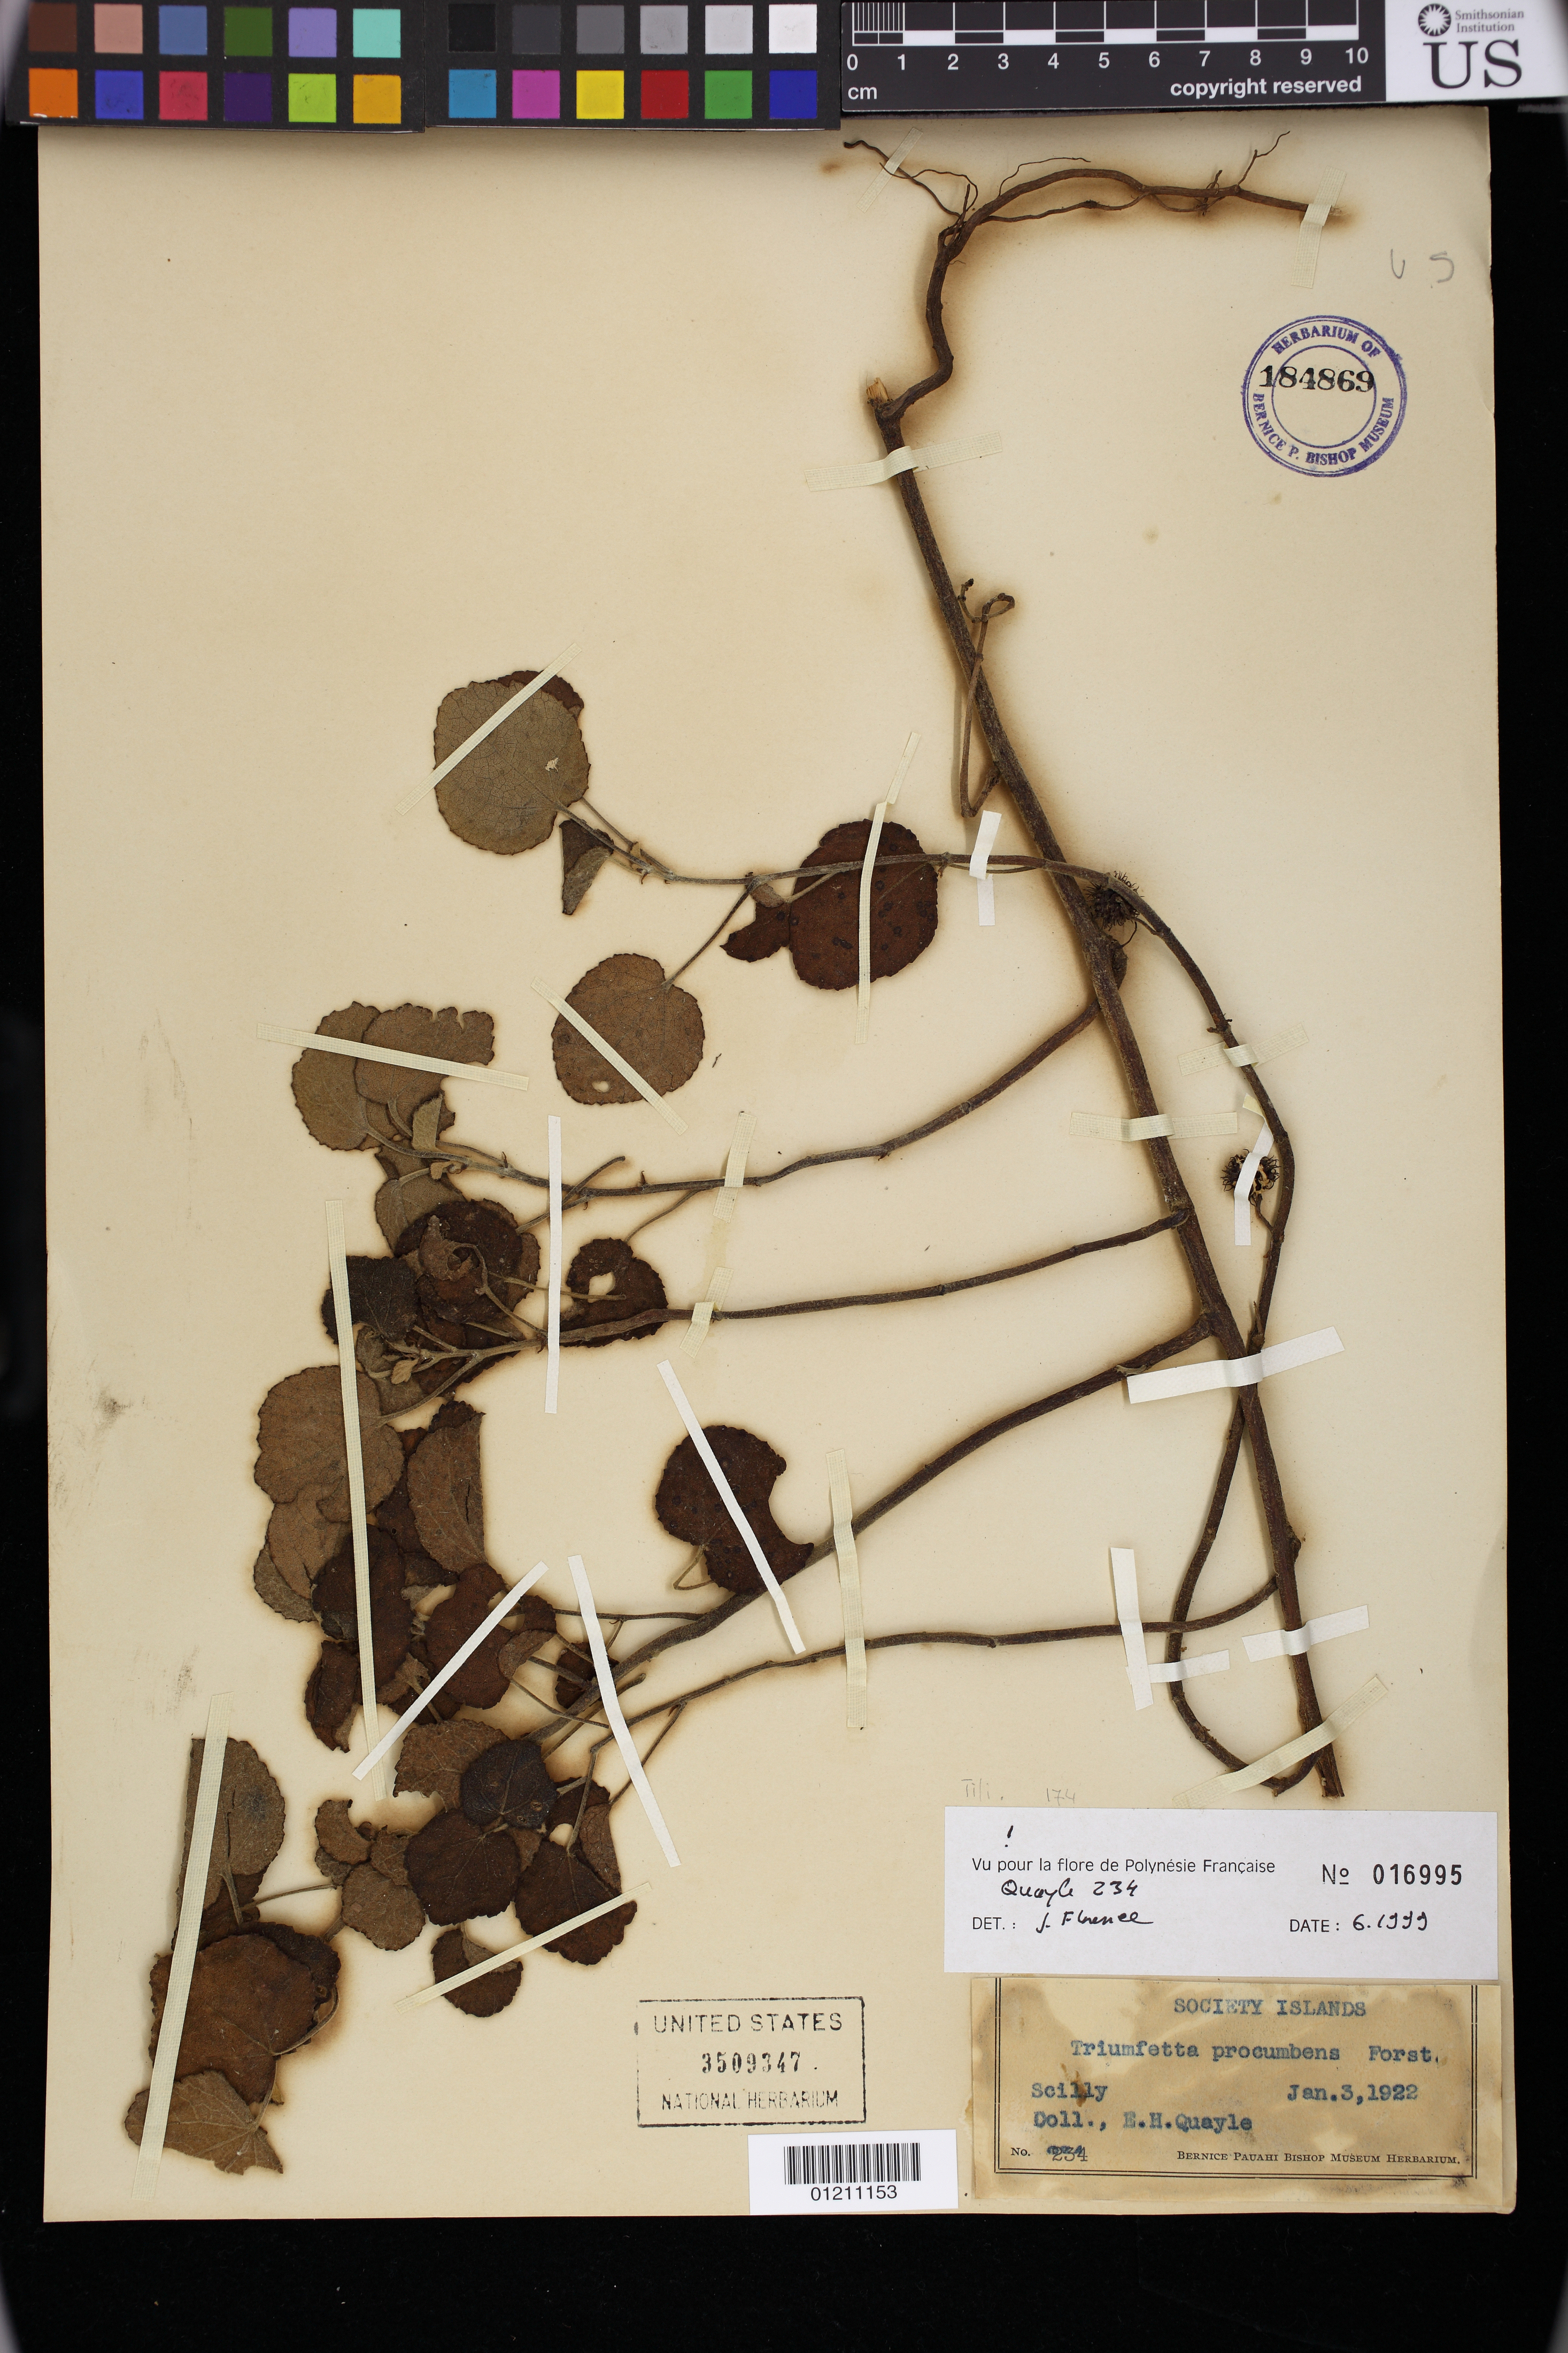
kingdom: Plantae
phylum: Tracheophyta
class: Magnoliopsida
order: Malvales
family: Malvaceae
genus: Triumfetta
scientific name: Triumfetta procumbens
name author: G. Forst.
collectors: E. Quayle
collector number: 234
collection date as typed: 01 Mar 1922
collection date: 1922-03-01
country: French Polynesia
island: Manuae [Scilly] Atoll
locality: Society Islands, Scilly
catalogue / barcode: US 3509347